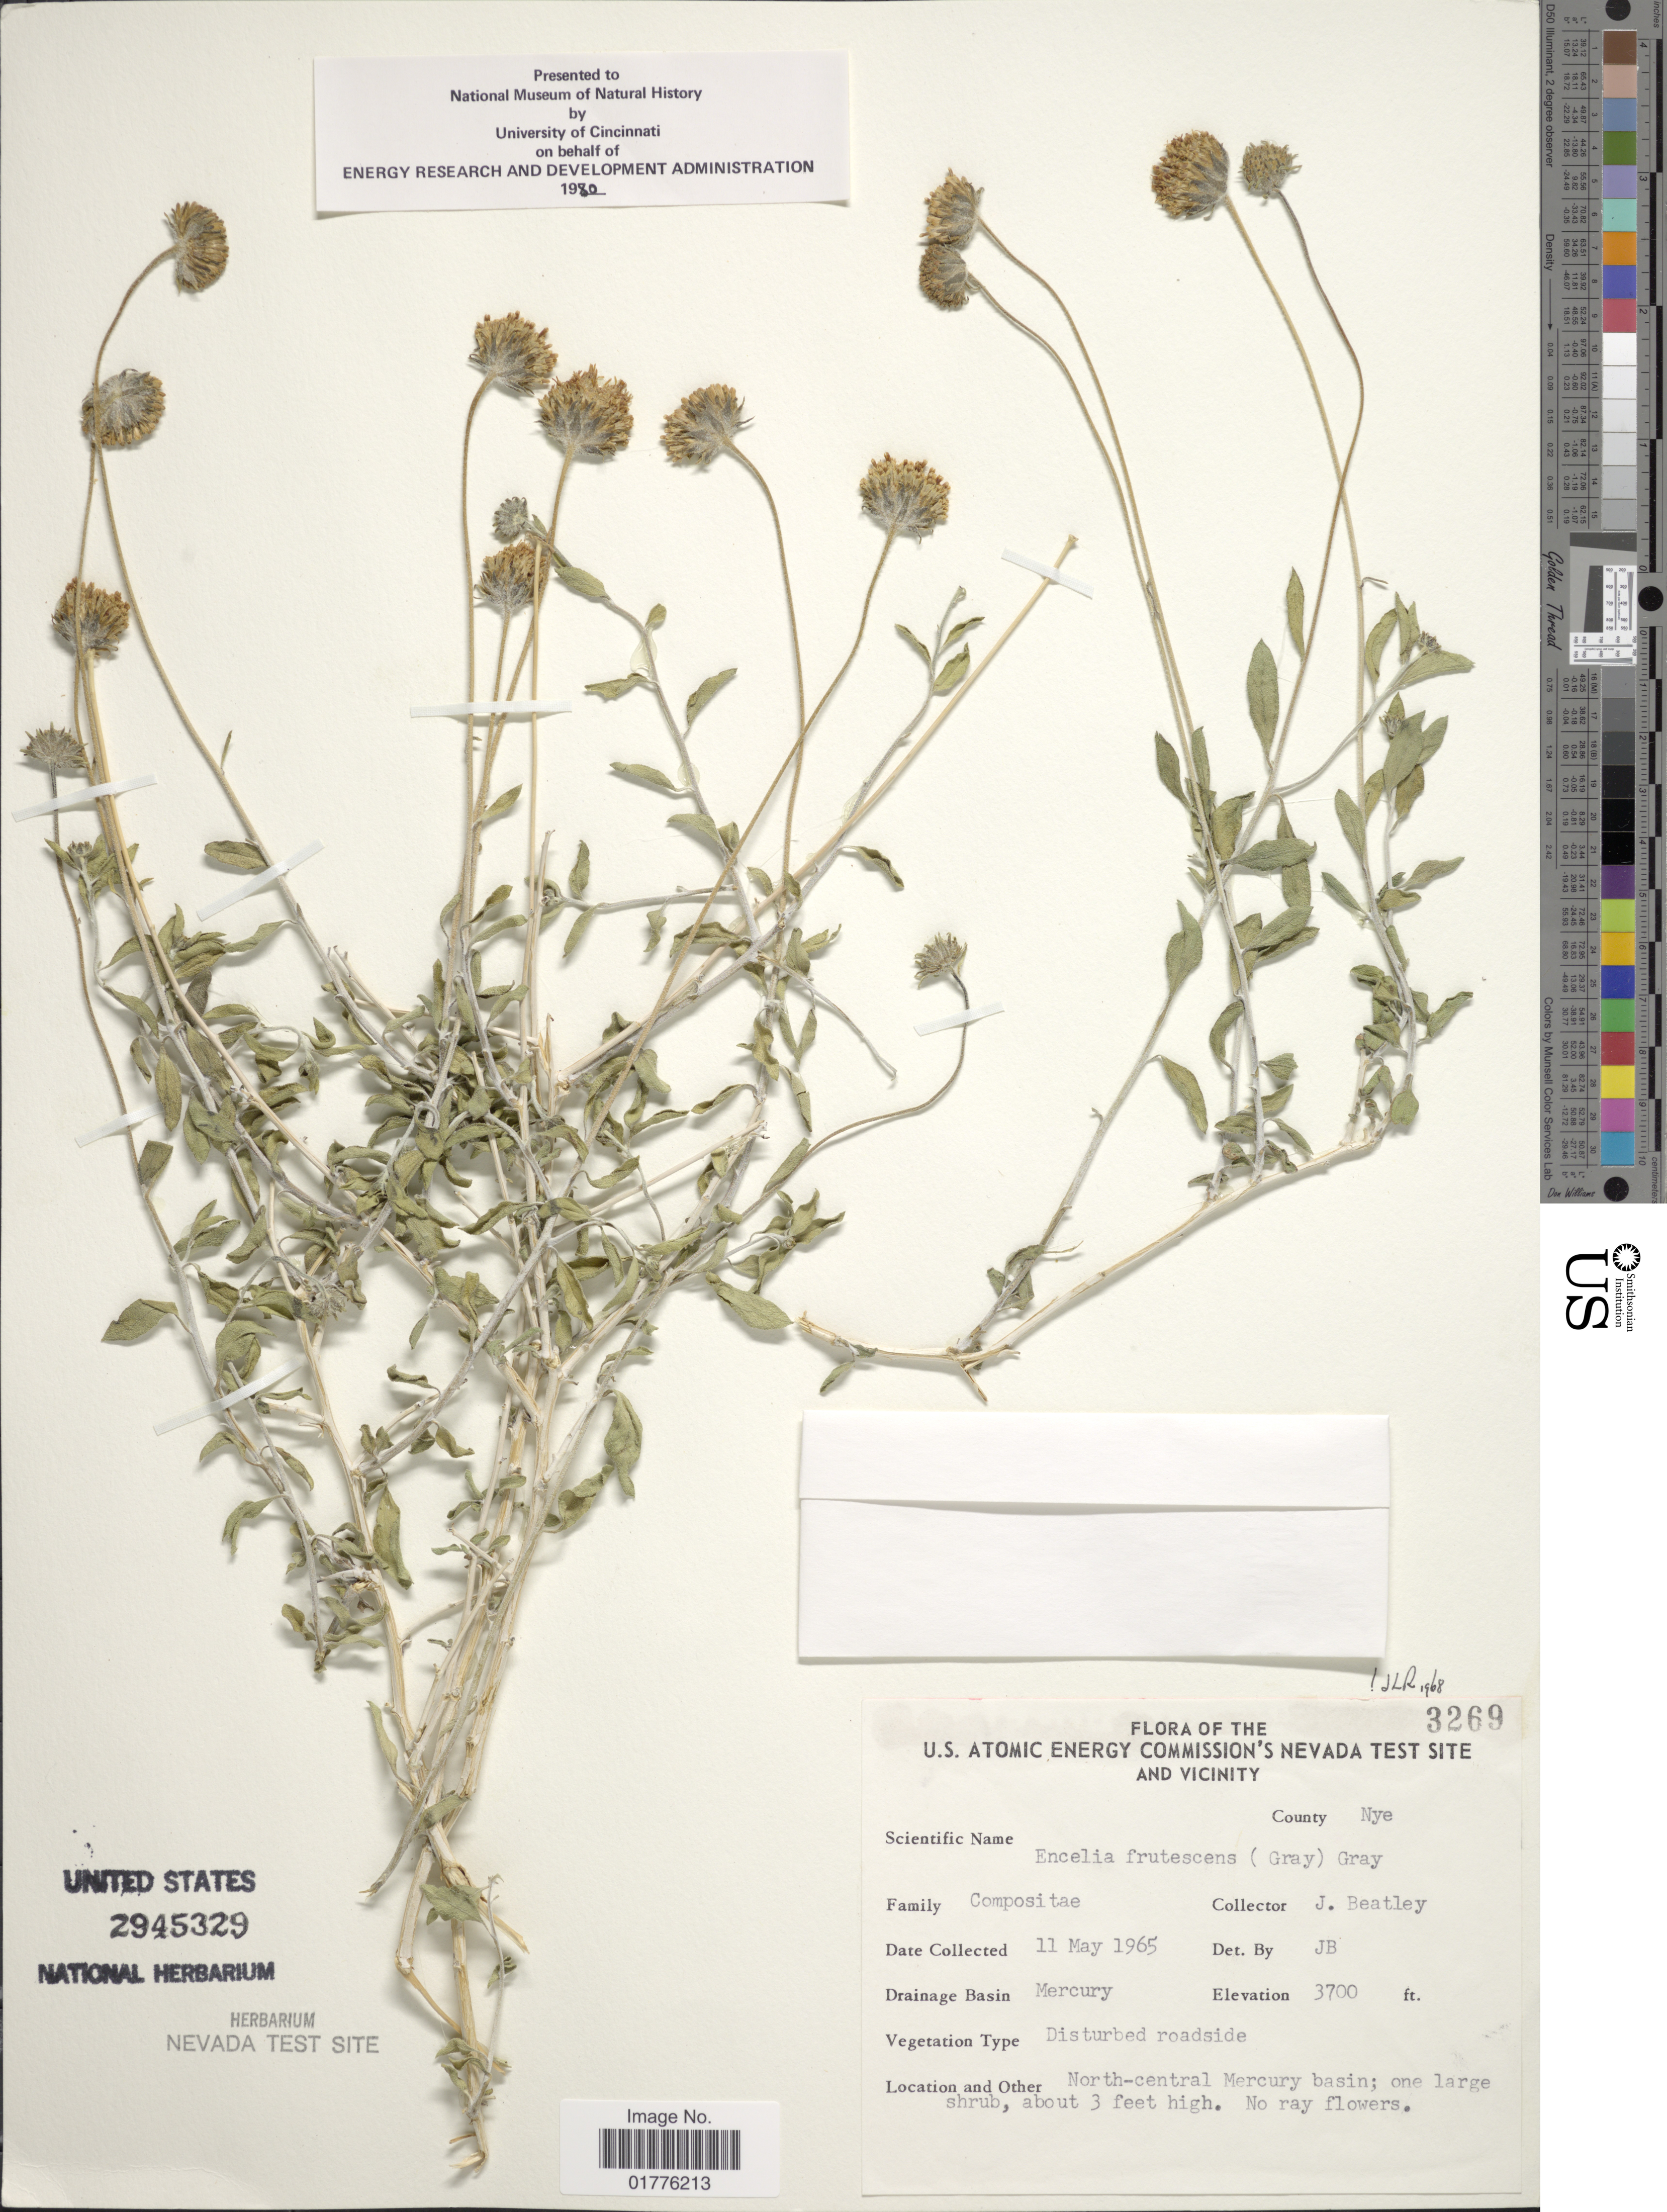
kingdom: Plantae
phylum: Tracheophyta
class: Magnoliopsida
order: Asterales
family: Asteraceae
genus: Encelia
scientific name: Encelia frutescens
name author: (A. Gray) A. Gray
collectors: J. C. Beatley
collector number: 3269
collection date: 1965-05-11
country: United States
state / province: Nevada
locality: The U.S. Atomic Energy Commission's Nevada Test site and vicinity. County Nye. Drainage Basin Amargosa. North-central Mercury basin;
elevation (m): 1128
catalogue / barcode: US 2945329